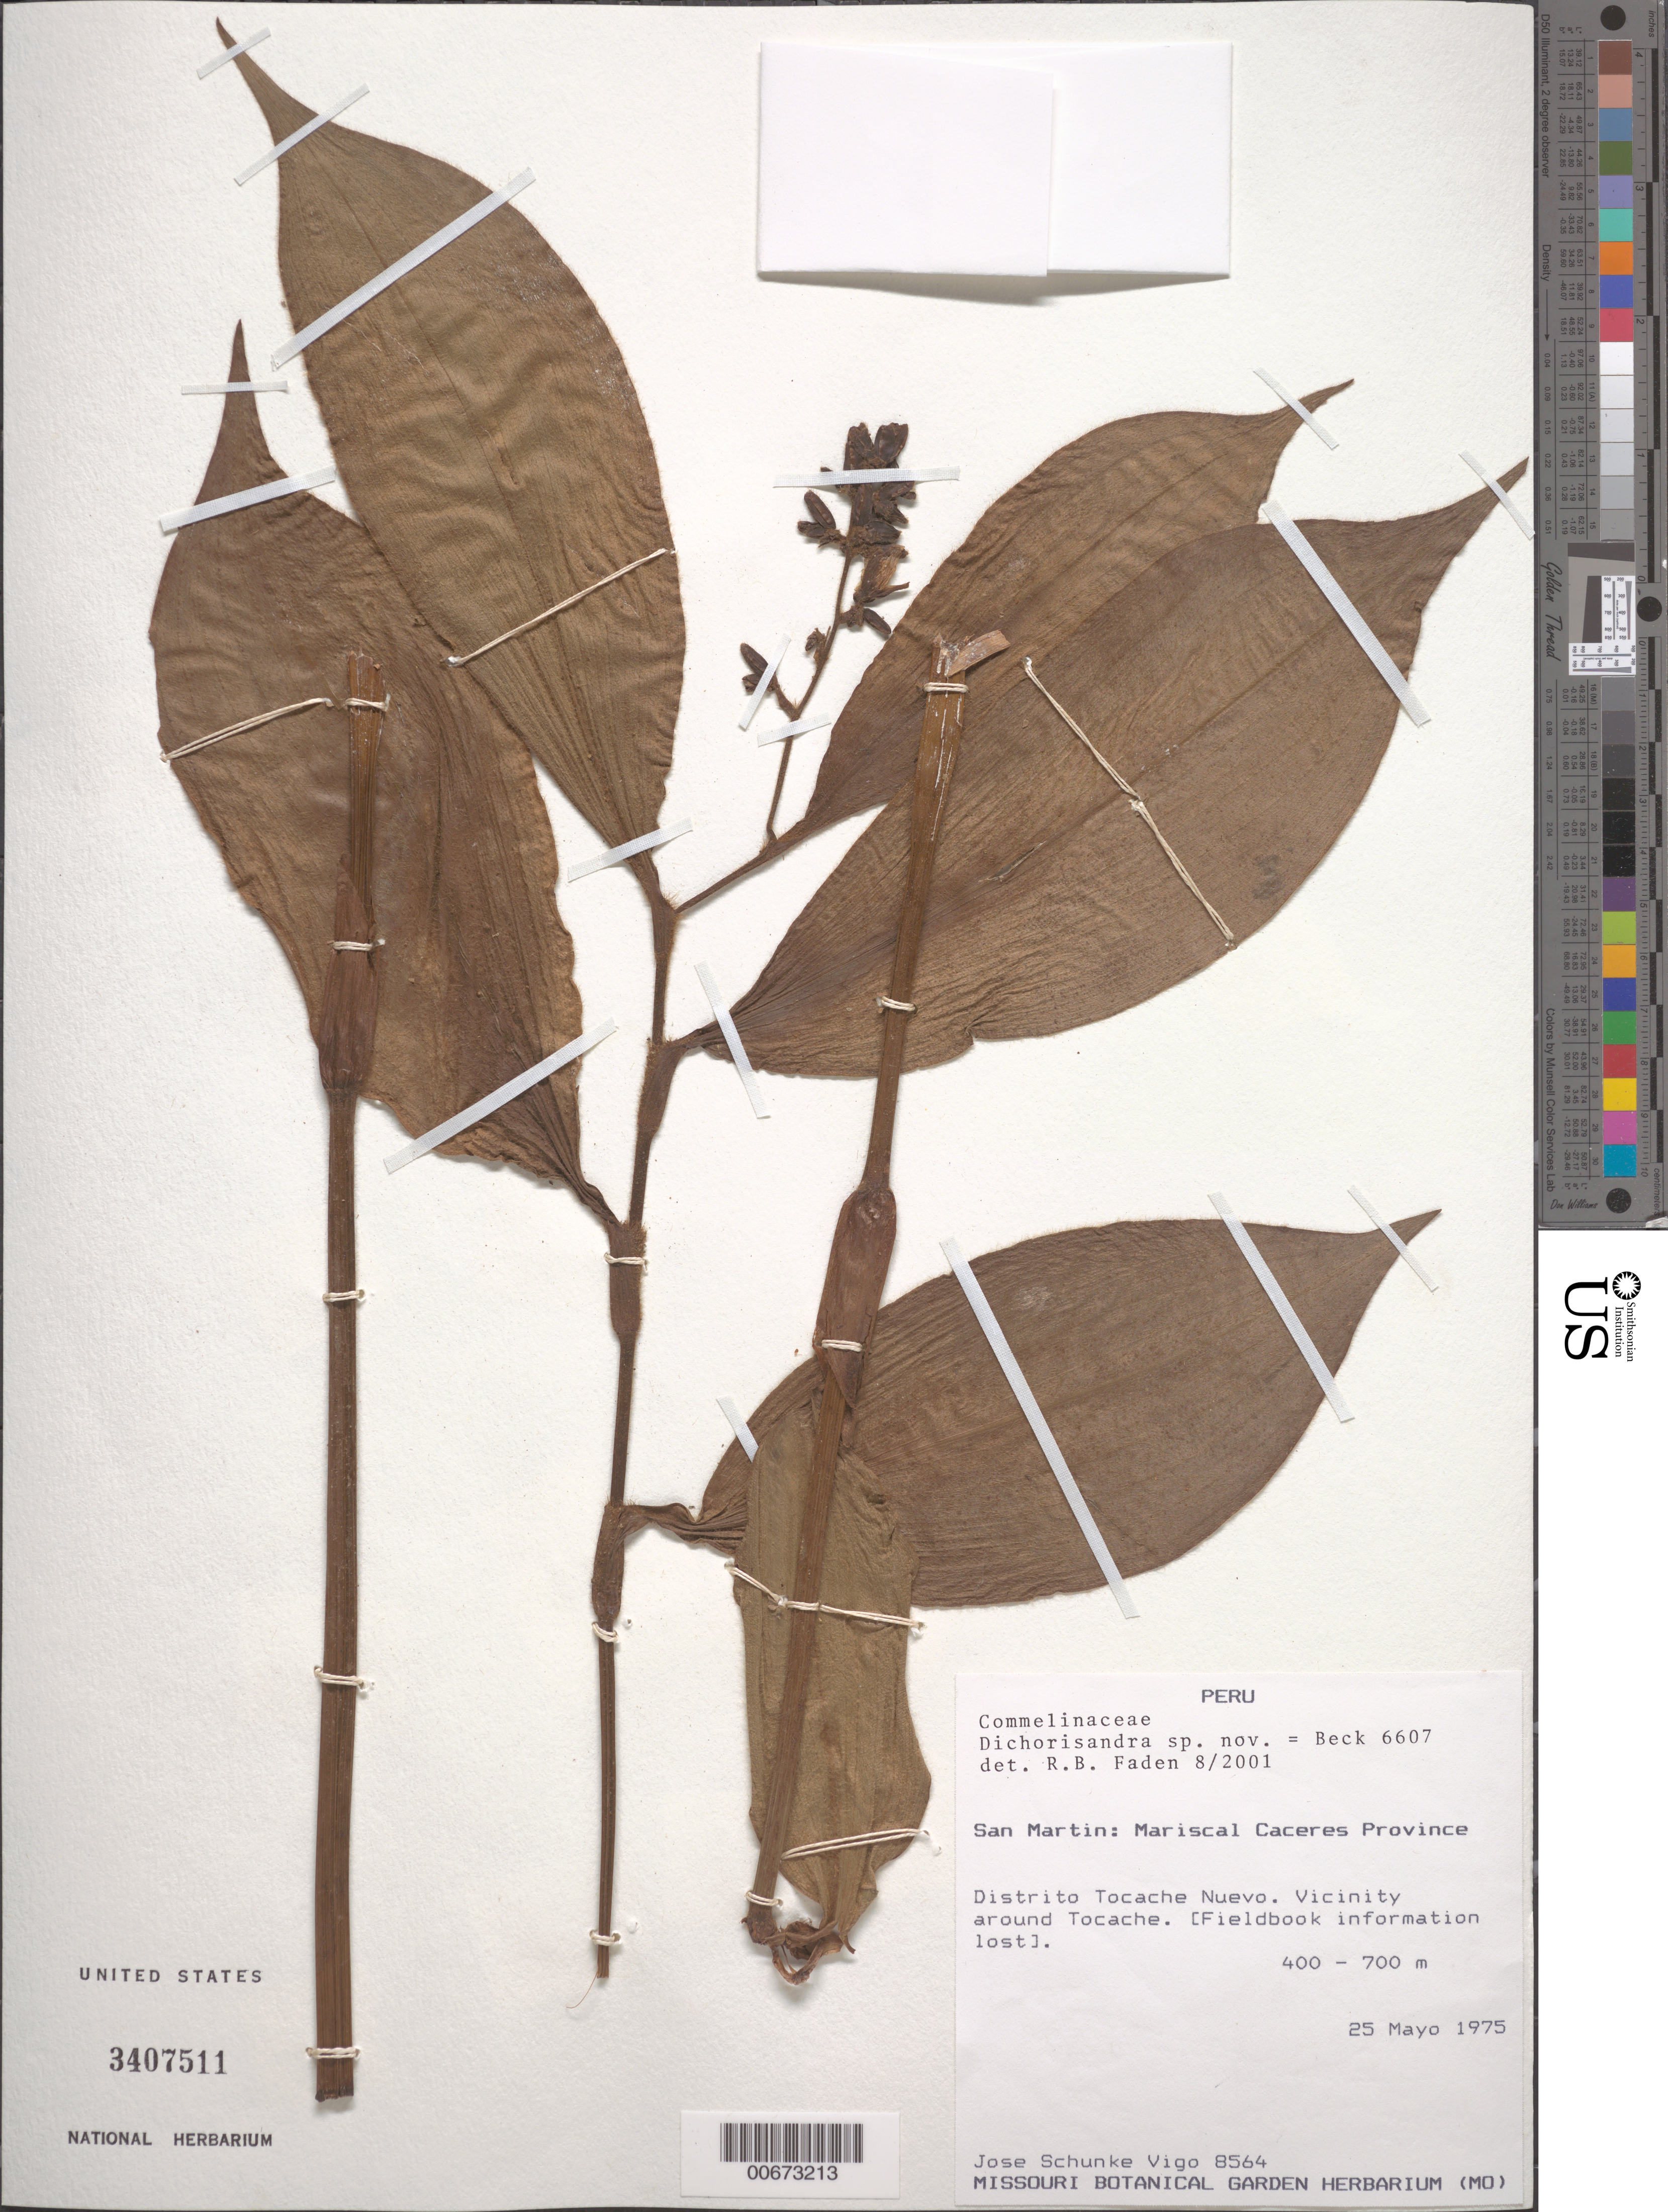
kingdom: Plantae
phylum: Tracheophyta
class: Liliopsida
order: Commelinales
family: Commelinaceae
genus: Dichorisandra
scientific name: Dichorisandra sp.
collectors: J. Schunke Vigo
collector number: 8544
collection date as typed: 25 May 1975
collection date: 1975-05-25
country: Peru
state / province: San Martín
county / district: Mariscal Cáceres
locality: Distrito Tocache Nuevo.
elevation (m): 400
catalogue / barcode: US 3407511